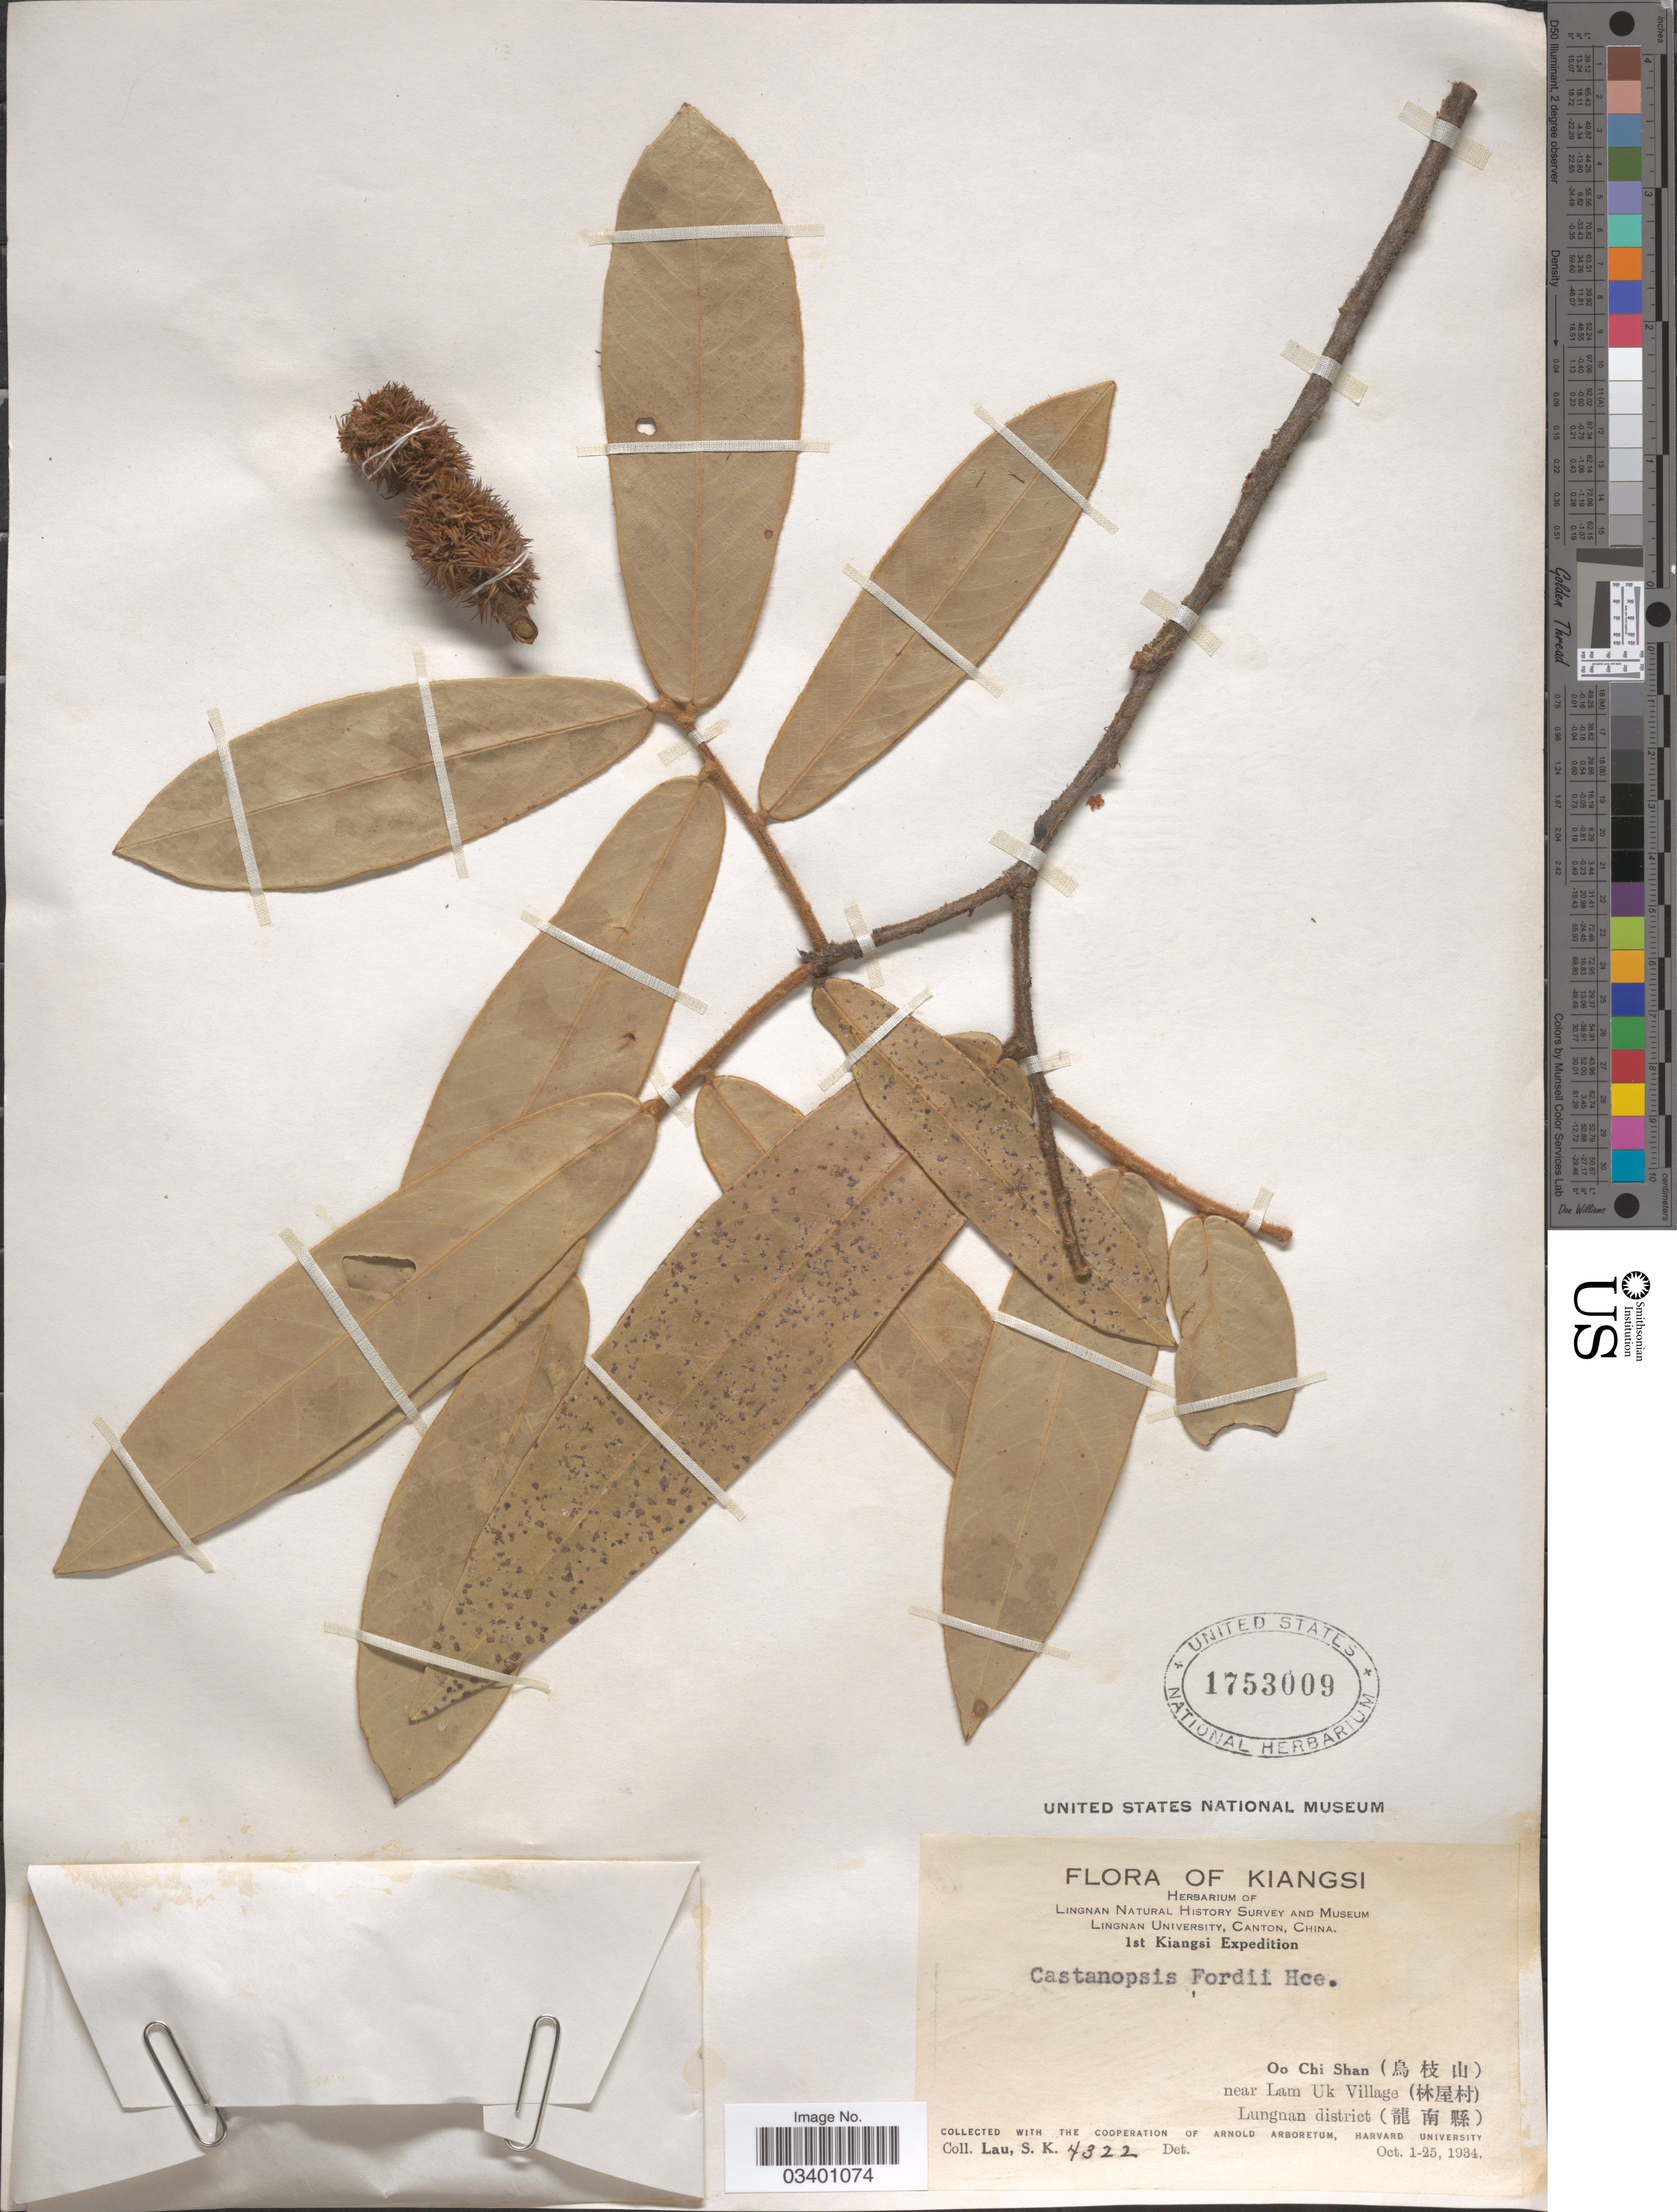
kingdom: Plantae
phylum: Tracheophyta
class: Magnoliopsida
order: Fagales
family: Fagaceae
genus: Castanopsis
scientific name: Castanopsis fordii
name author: Hance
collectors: S. K. Lau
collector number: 4322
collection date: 1934-10-01/1934-10-25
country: China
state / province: Jiangxi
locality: Kiangsi. Oo Chi Shan (X), near Lam Uk Village (X), Lungnan district (X).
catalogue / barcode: US 1753009